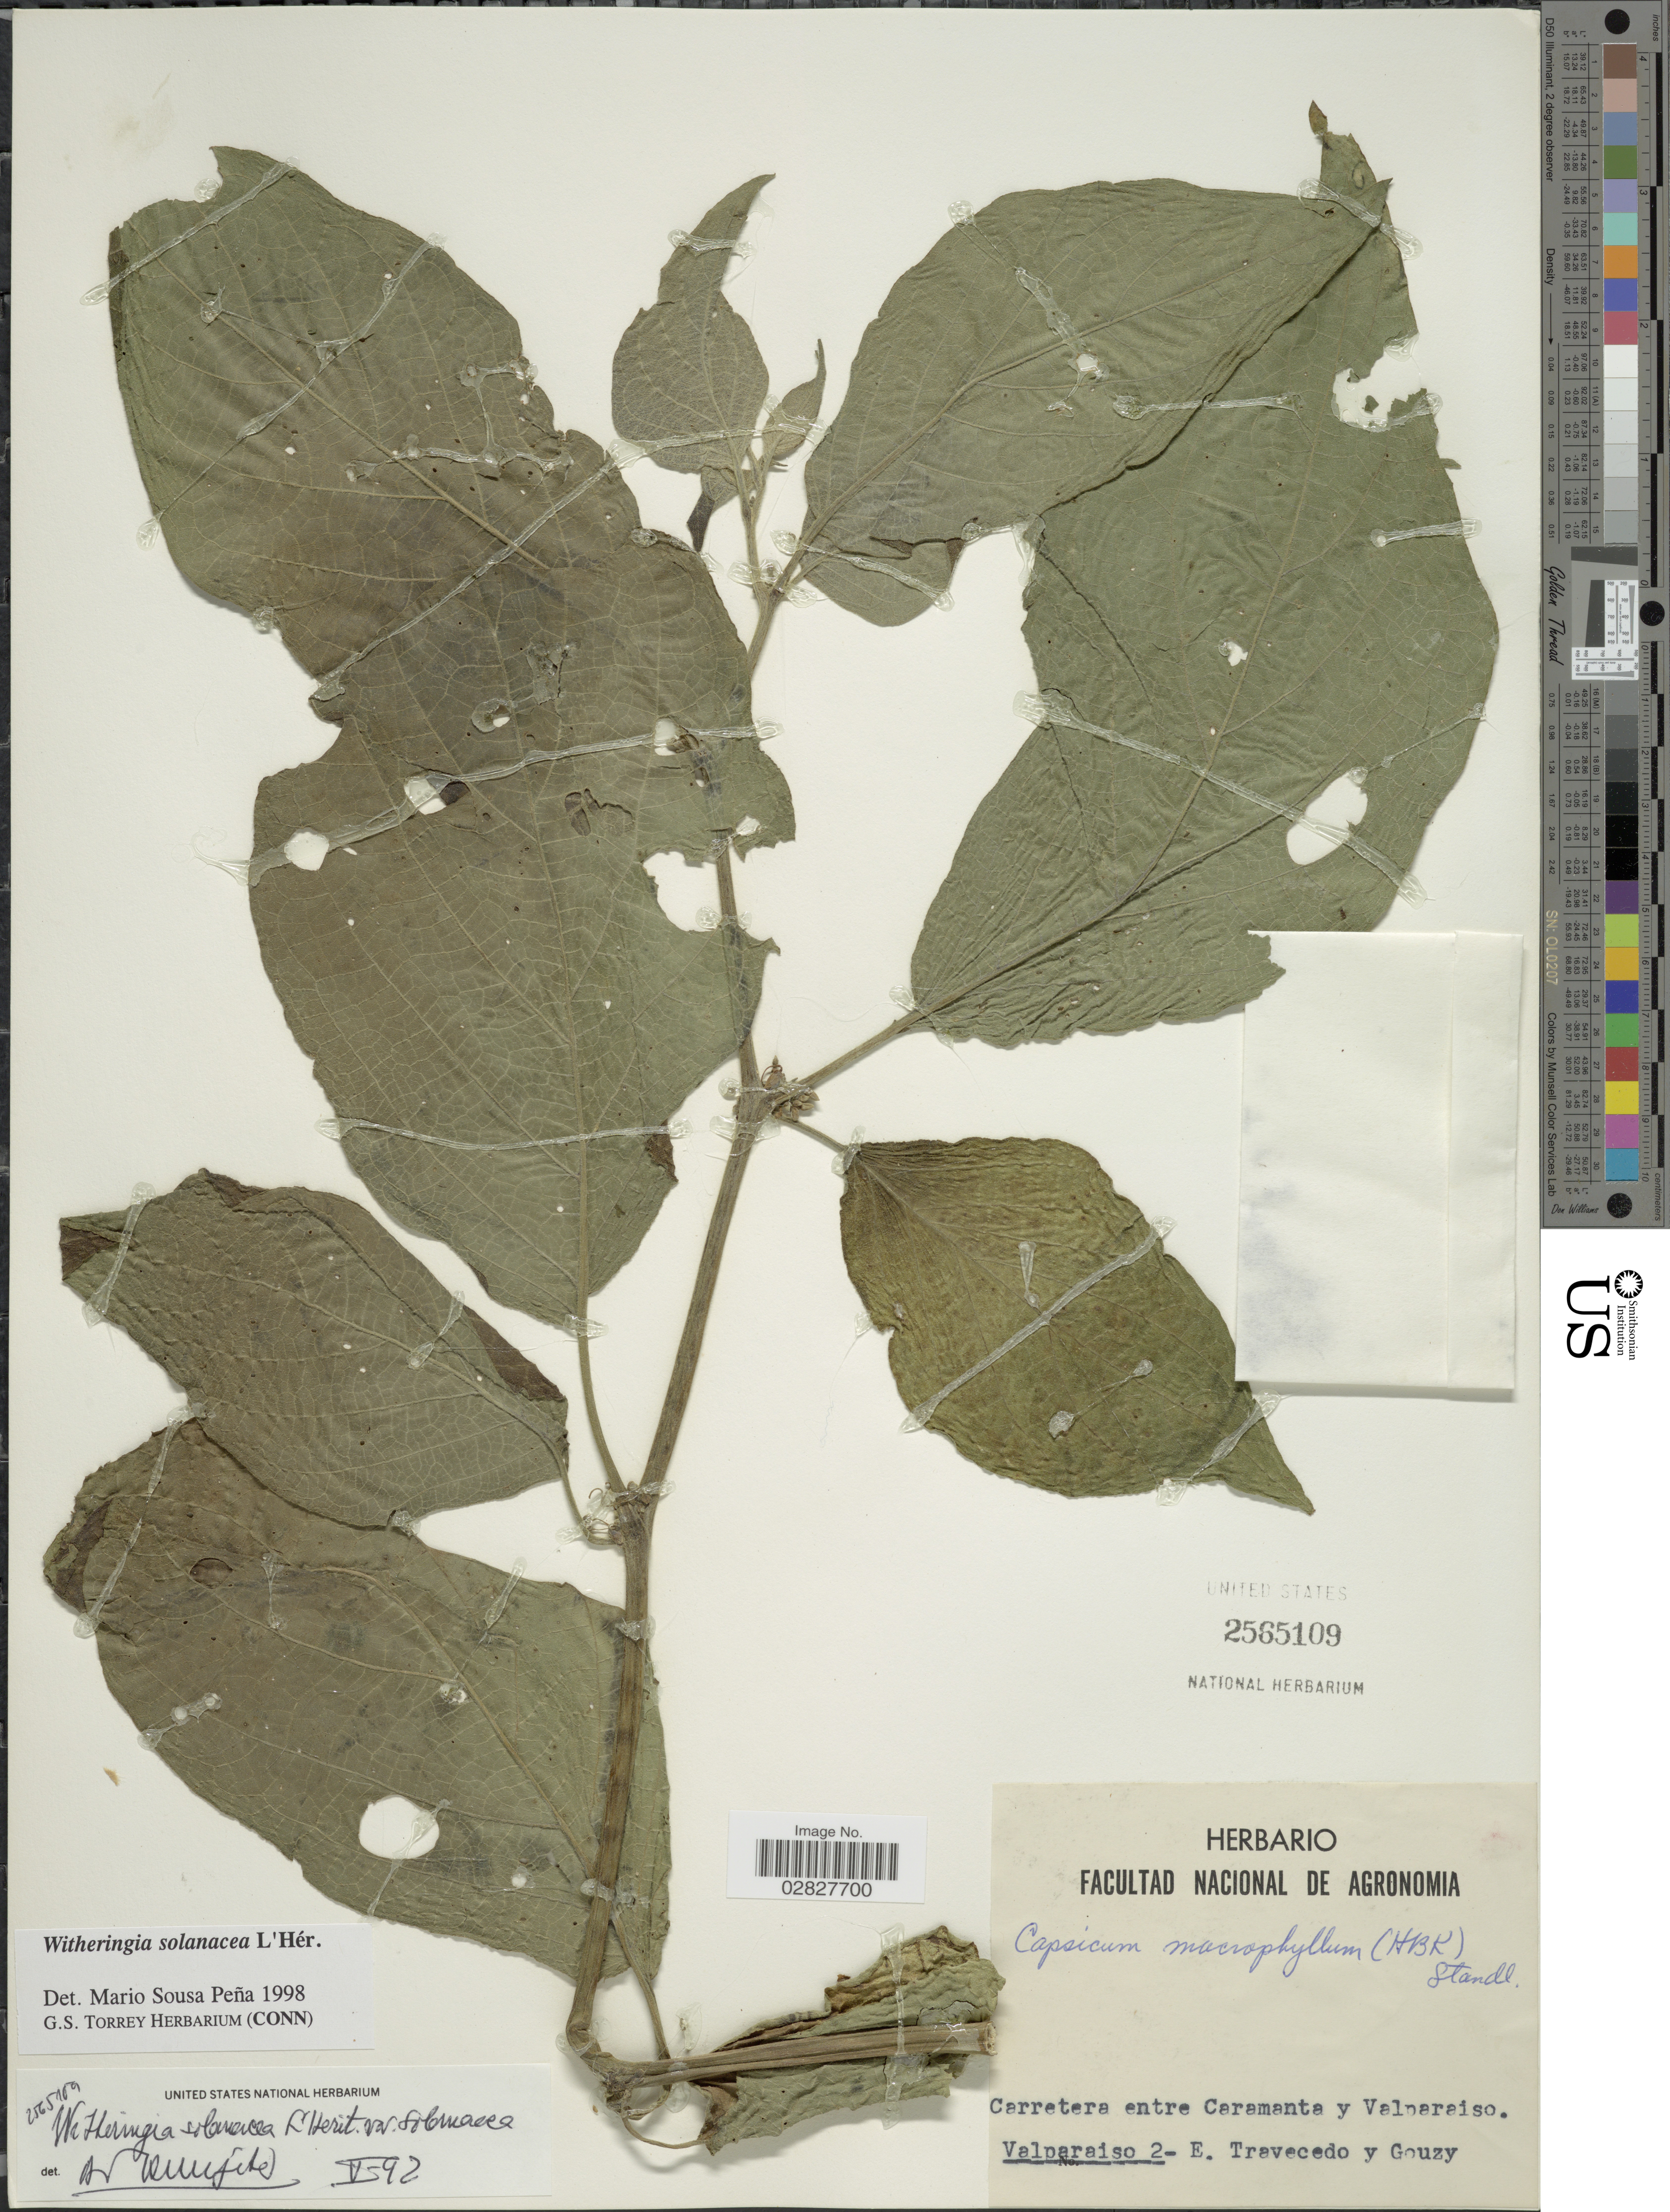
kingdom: Plantae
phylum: Tracheophyta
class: Magnoliopsida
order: Solanales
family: Solanaceae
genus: Witheringia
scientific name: Witheringia solanacea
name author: L'Hér.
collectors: E. Travecedo & -. Gouzy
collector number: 2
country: Chile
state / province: Valparaíso (V)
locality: Carretera entre Caramanta y Valparaiso.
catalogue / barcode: US 2565109